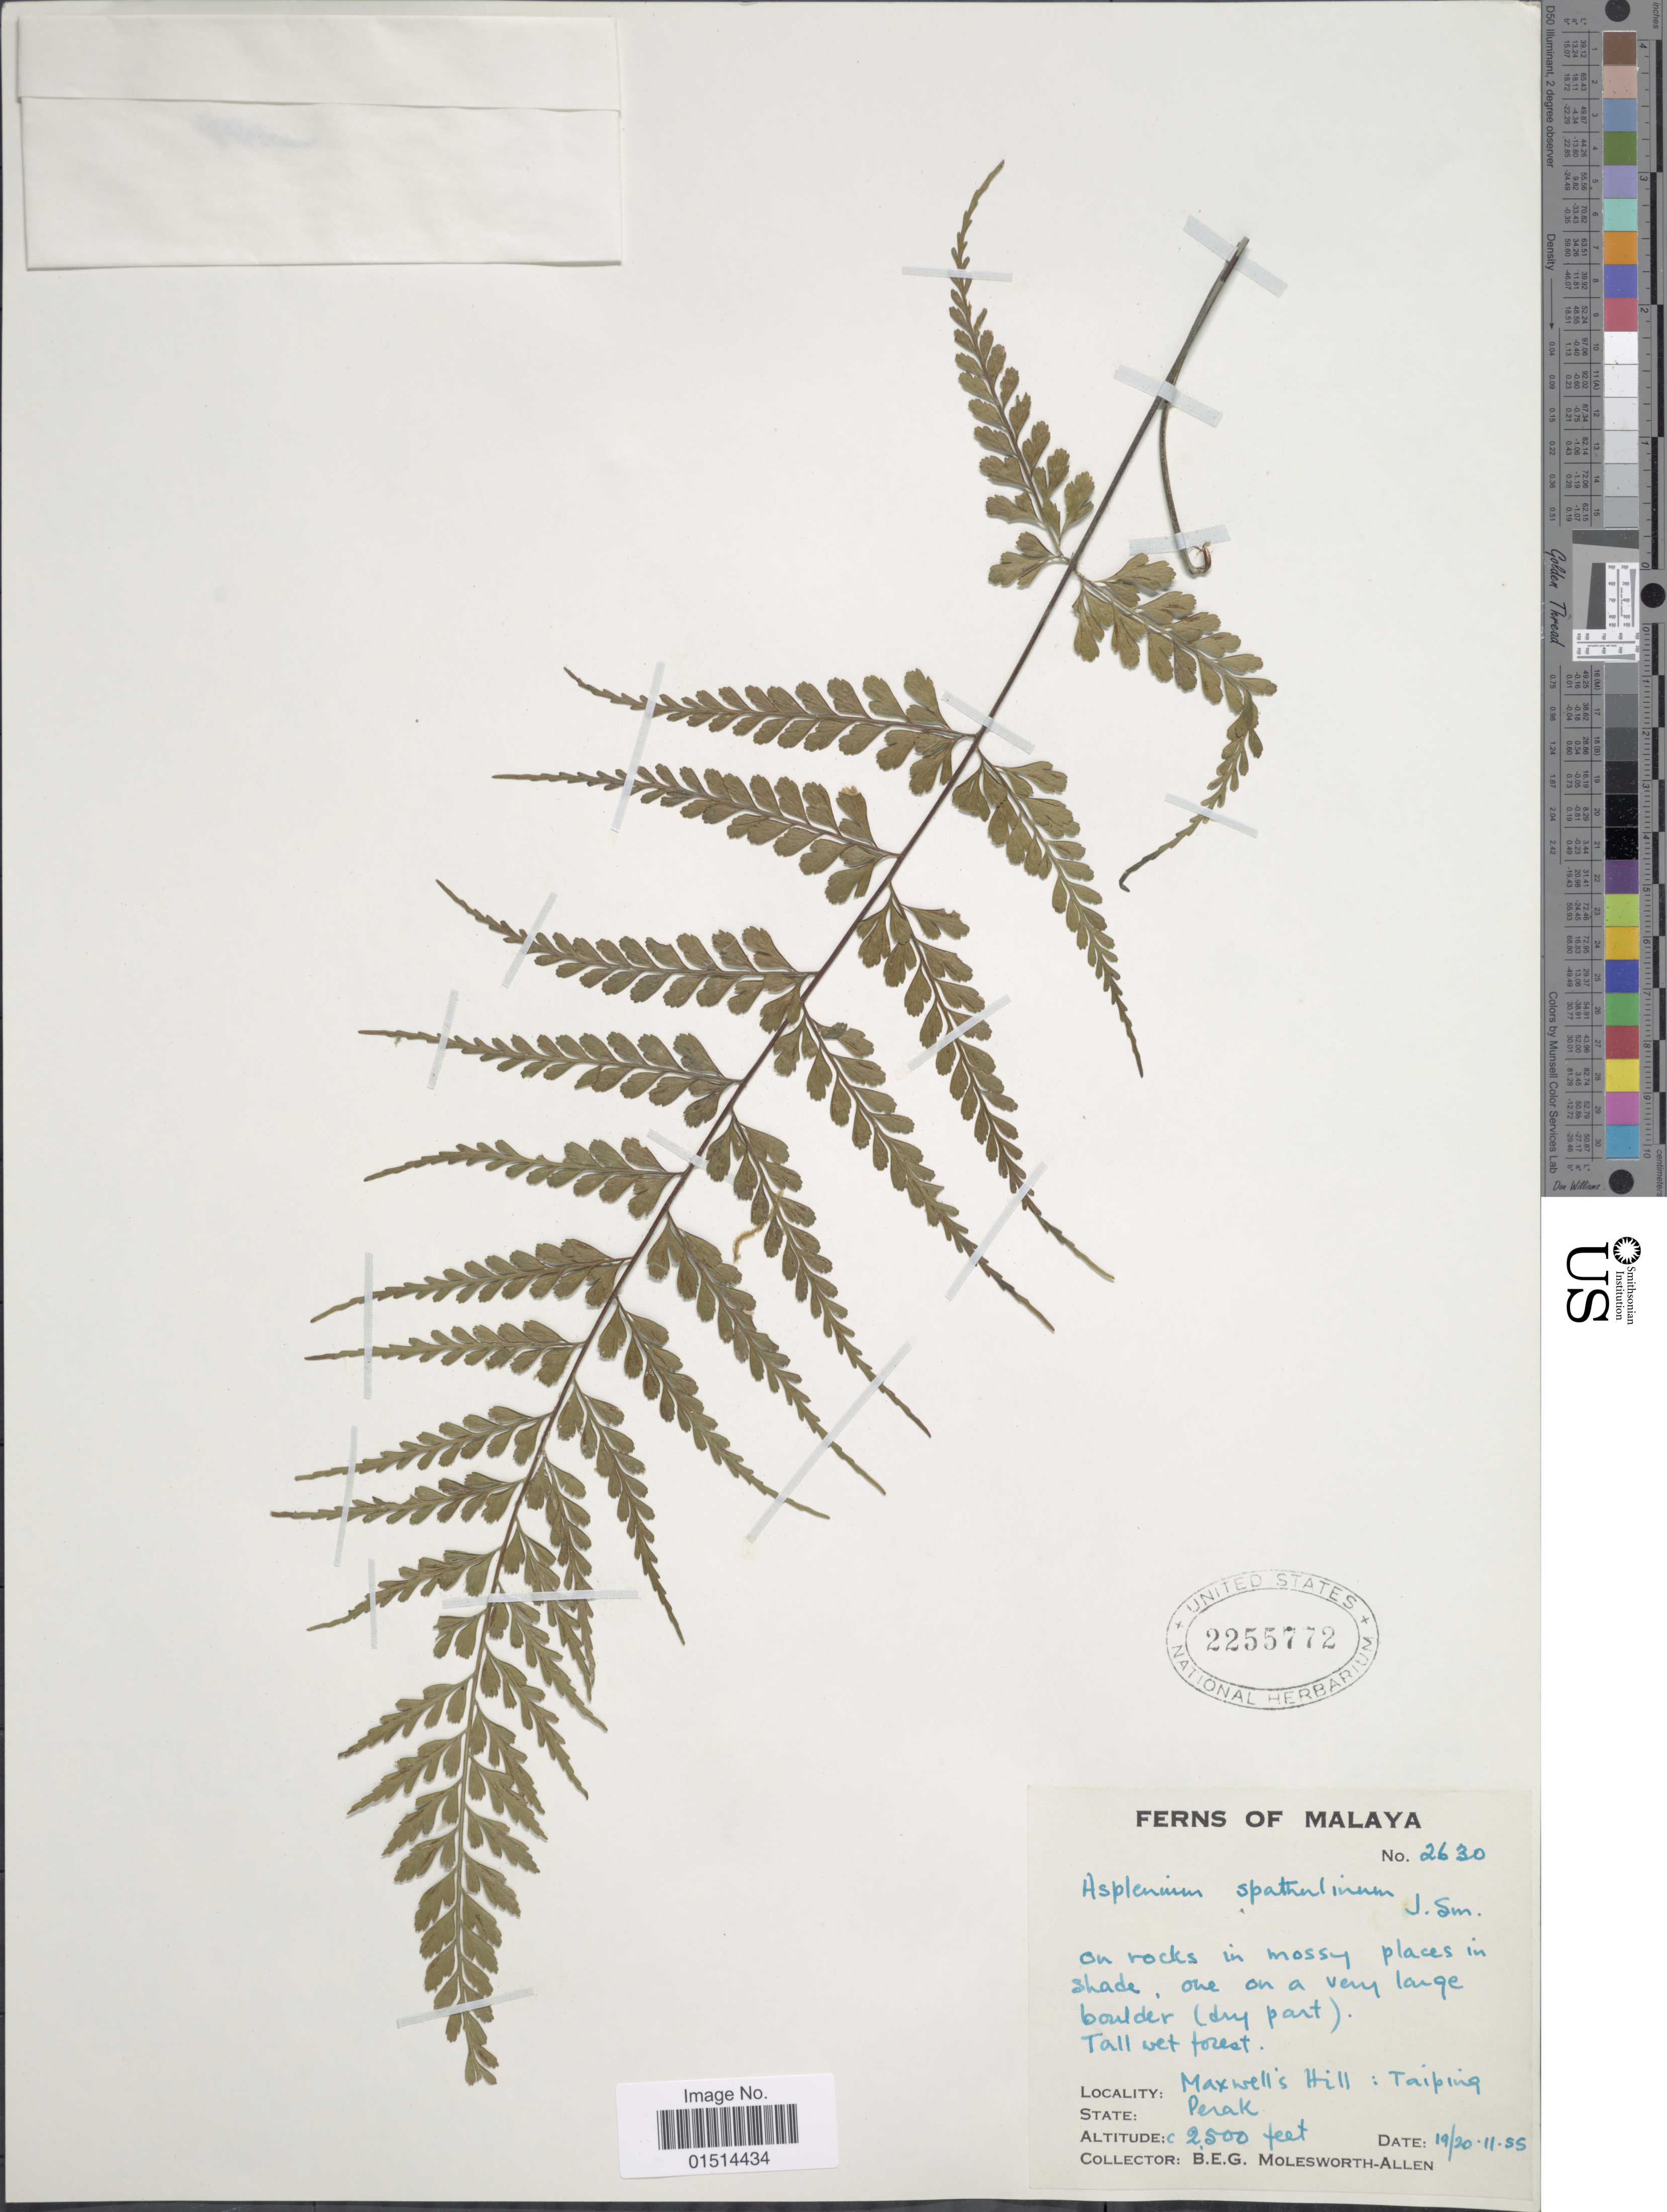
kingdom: Plantae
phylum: Tracheophyta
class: Polypodiopsida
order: Polypodiales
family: Aspleniaceae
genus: Asplenium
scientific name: Asplenium affine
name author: Sw.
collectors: B. E. G. Molesworth-Allen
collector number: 2630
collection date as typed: Transcribed d/m/y: 19/11/55 to 20/11/55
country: Malaysia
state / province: Perak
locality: Malaya, Maxwell's Hill : Taiping, Perak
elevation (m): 762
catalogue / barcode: US 2255772